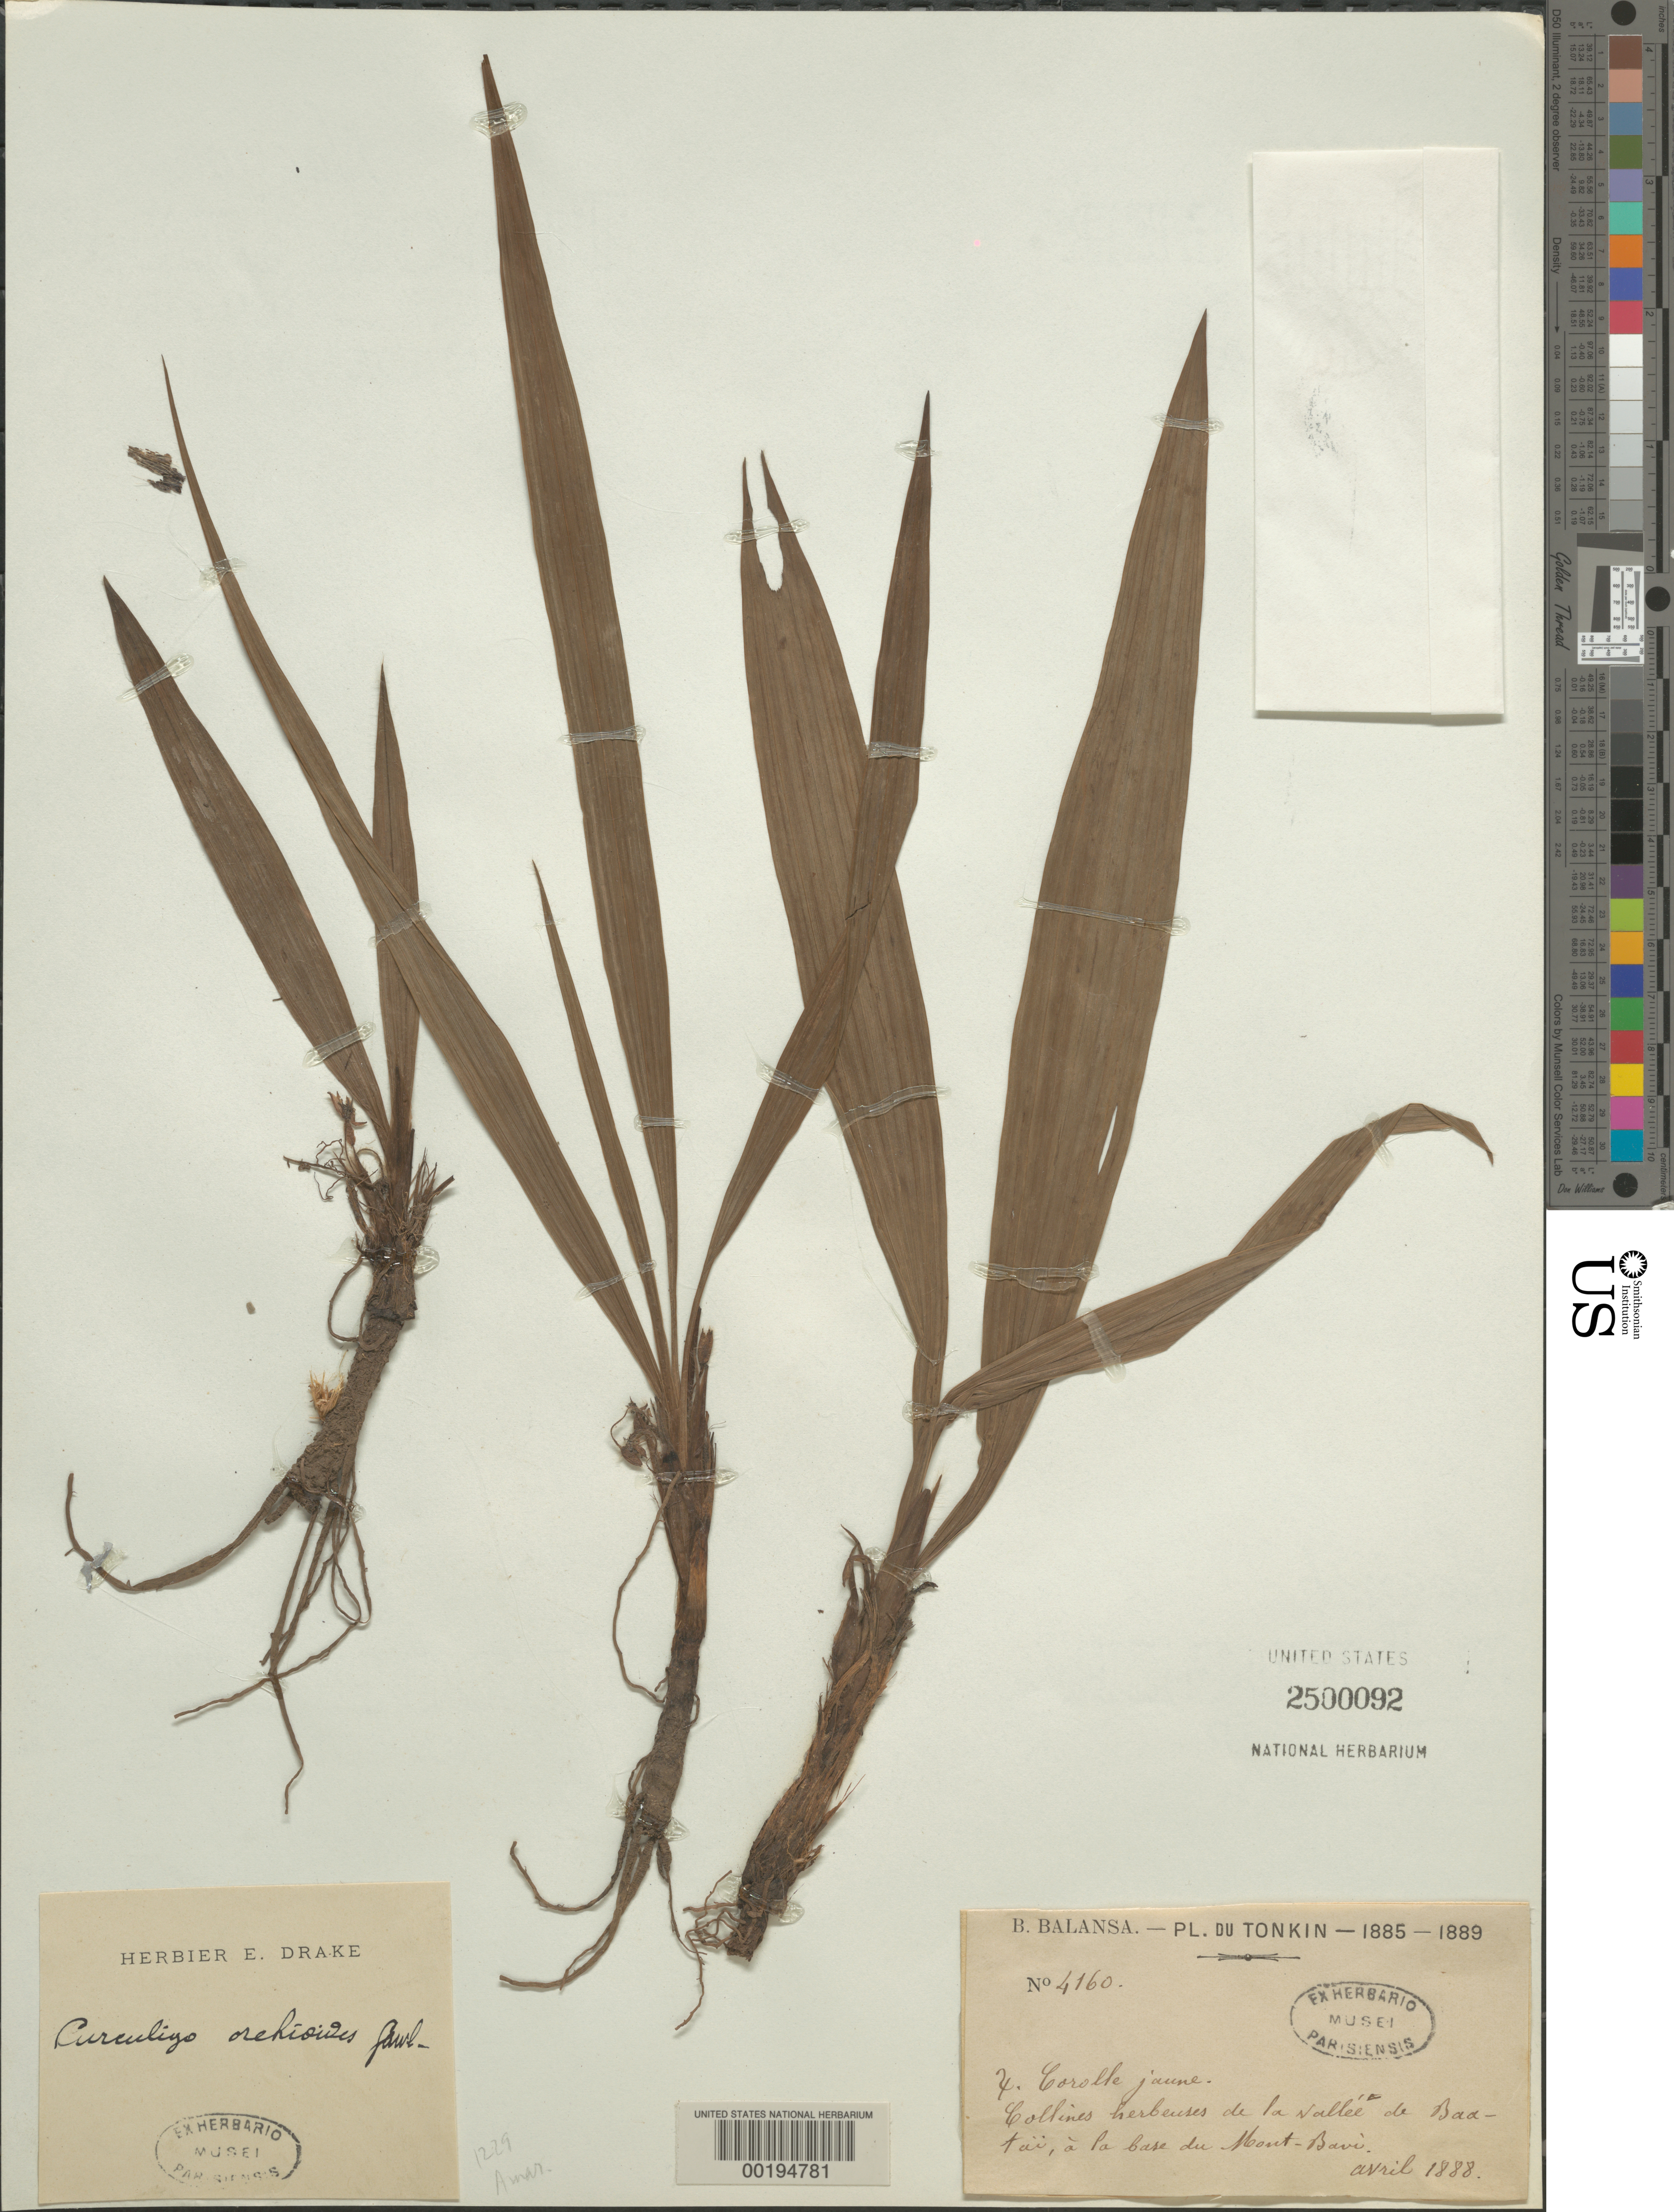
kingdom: Plantae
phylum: Tracheophyta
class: Liliopsida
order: Asparagales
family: Hypoxidaceae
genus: Curculigo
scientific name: Curculigo orchioides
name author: Gaertn.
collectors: B. Balansa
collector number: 4160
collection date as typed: Apr 1888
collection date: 1888-04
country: Vietnam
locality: Of the valley of baa-tai, a pa base du mont-bavi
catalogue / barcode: US 2500092